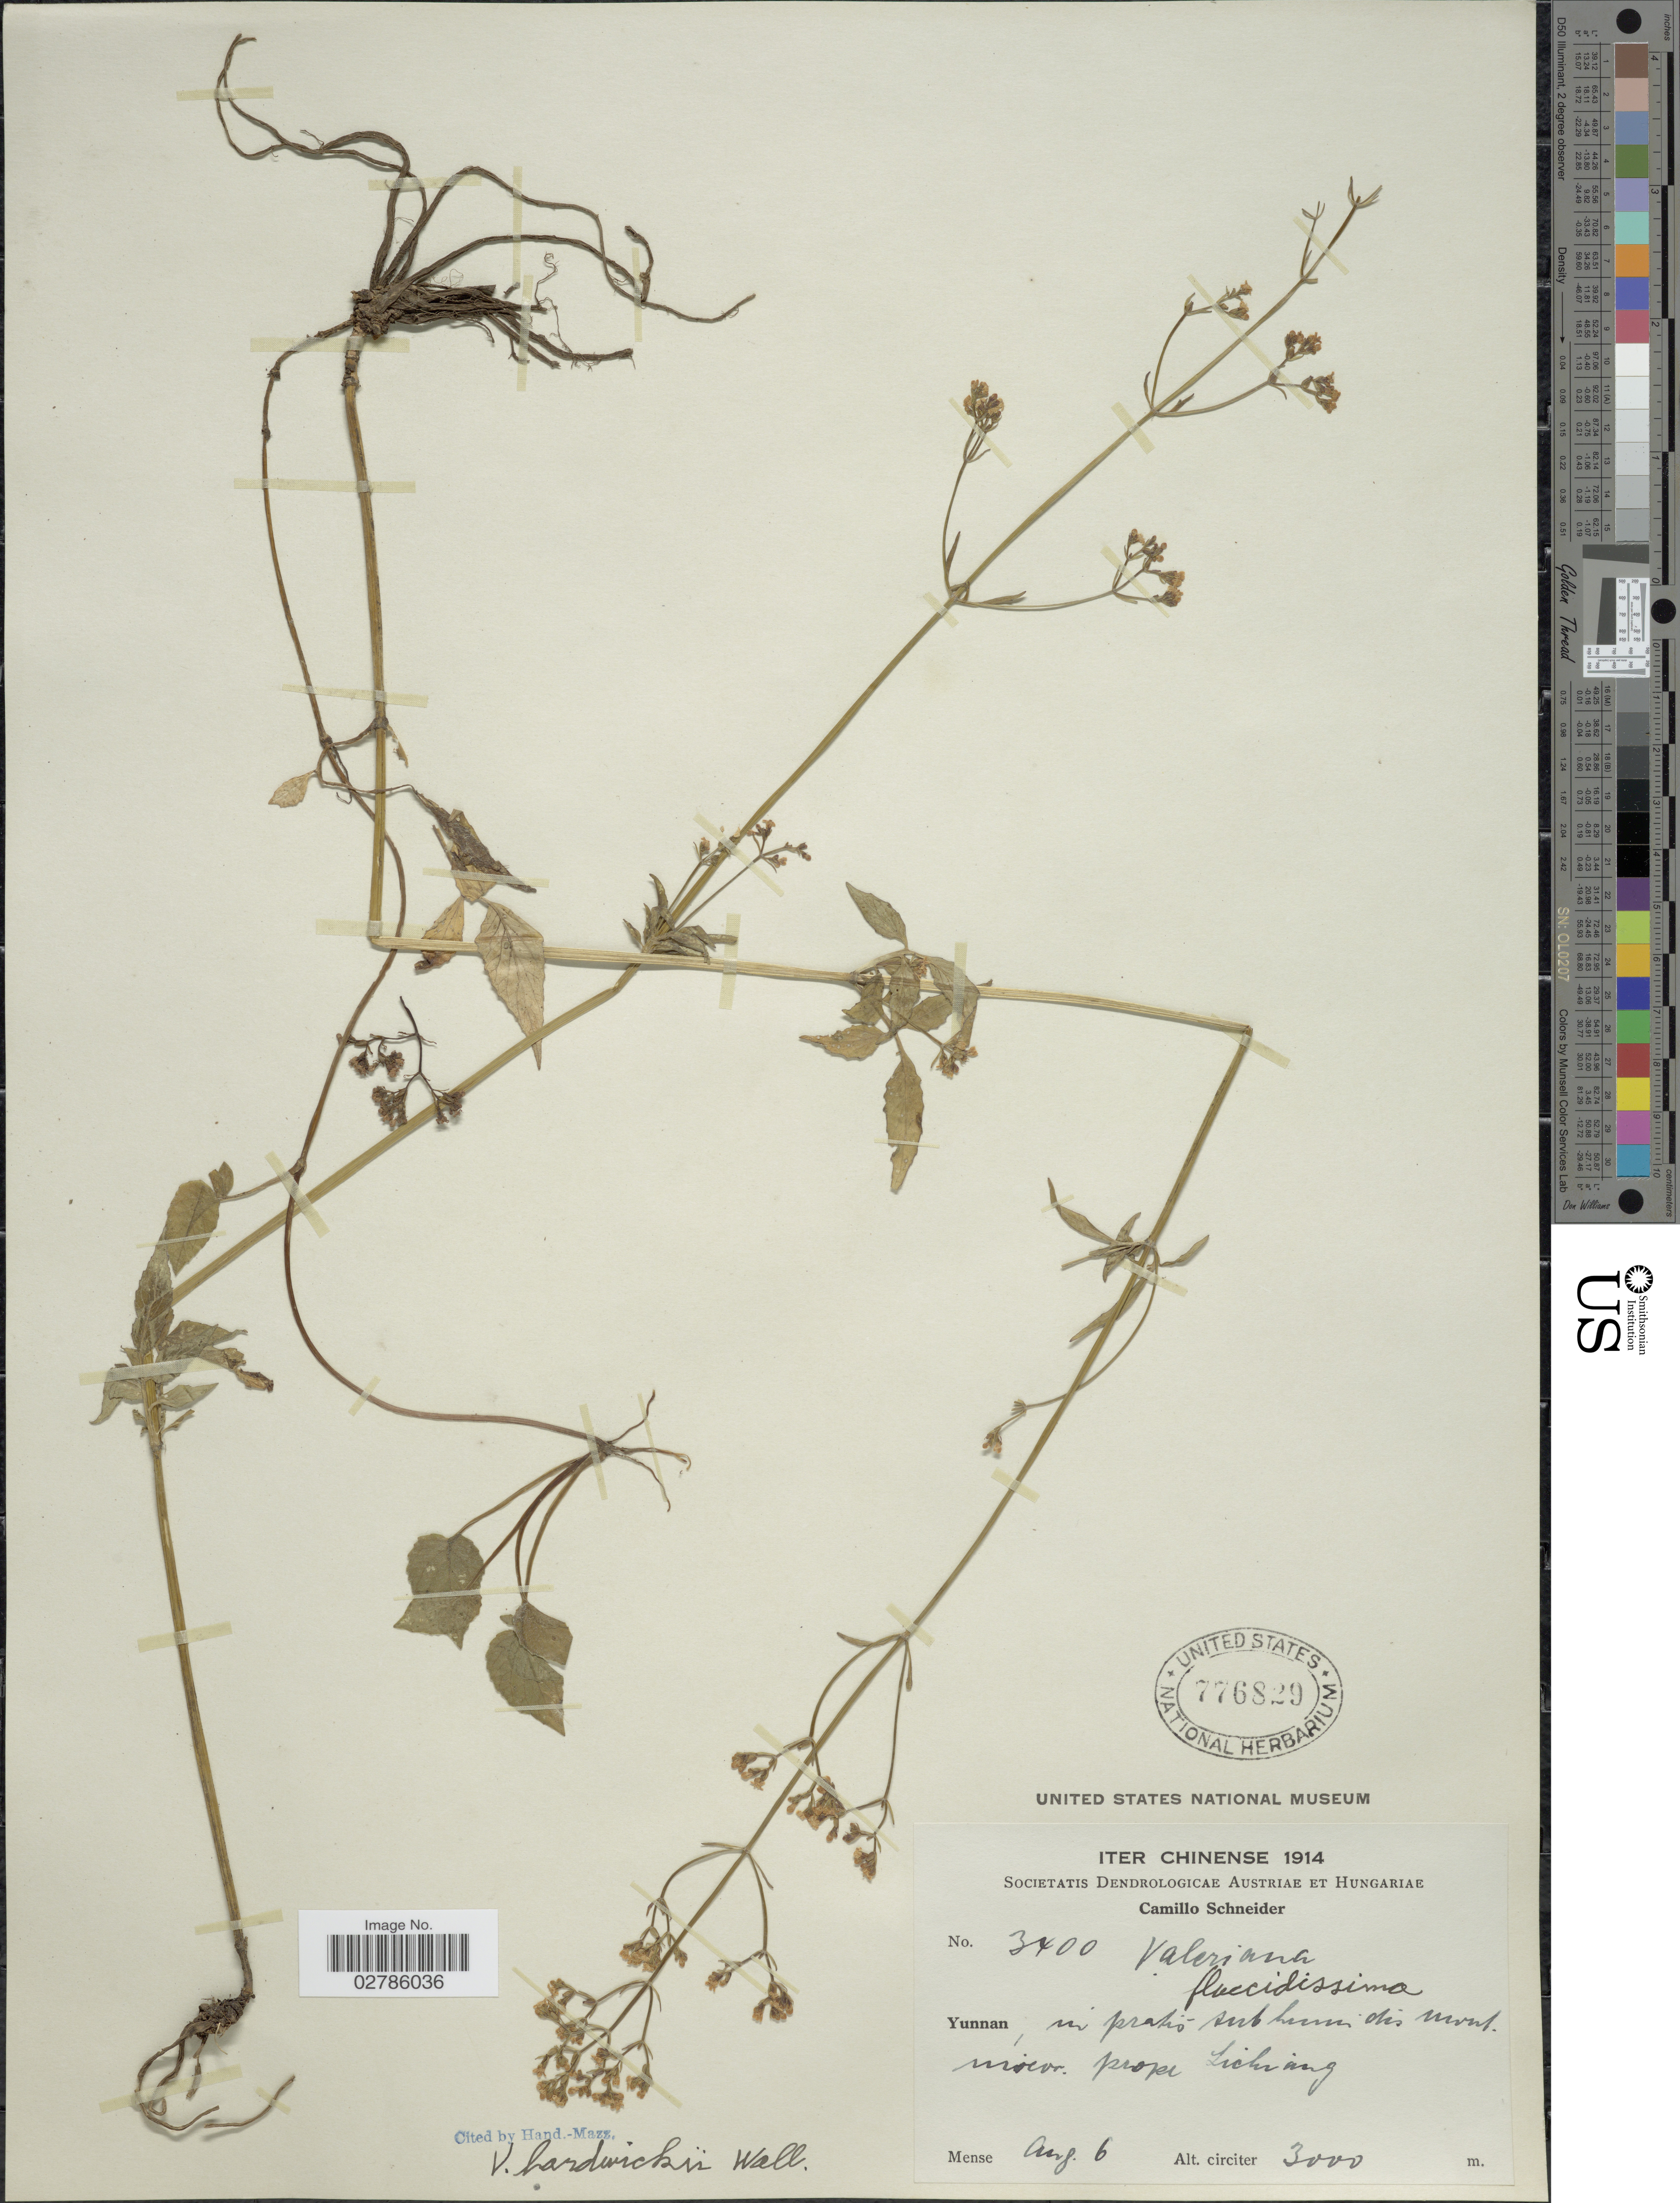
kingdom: Plantae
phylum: Tracheophyta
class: Magnoliopsida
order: Dipsacales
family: Caprifoliaceae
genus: Valeriana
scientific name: Valeriana hardwickii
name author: Wall.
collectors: C. K. Schneider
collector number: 3400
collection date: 1914-08-06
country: China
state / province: Yunnan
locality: In pratis -sub humidis mont. niveor. prope Lichiang. [interpreted]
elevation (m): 3000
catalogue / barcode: US 776829